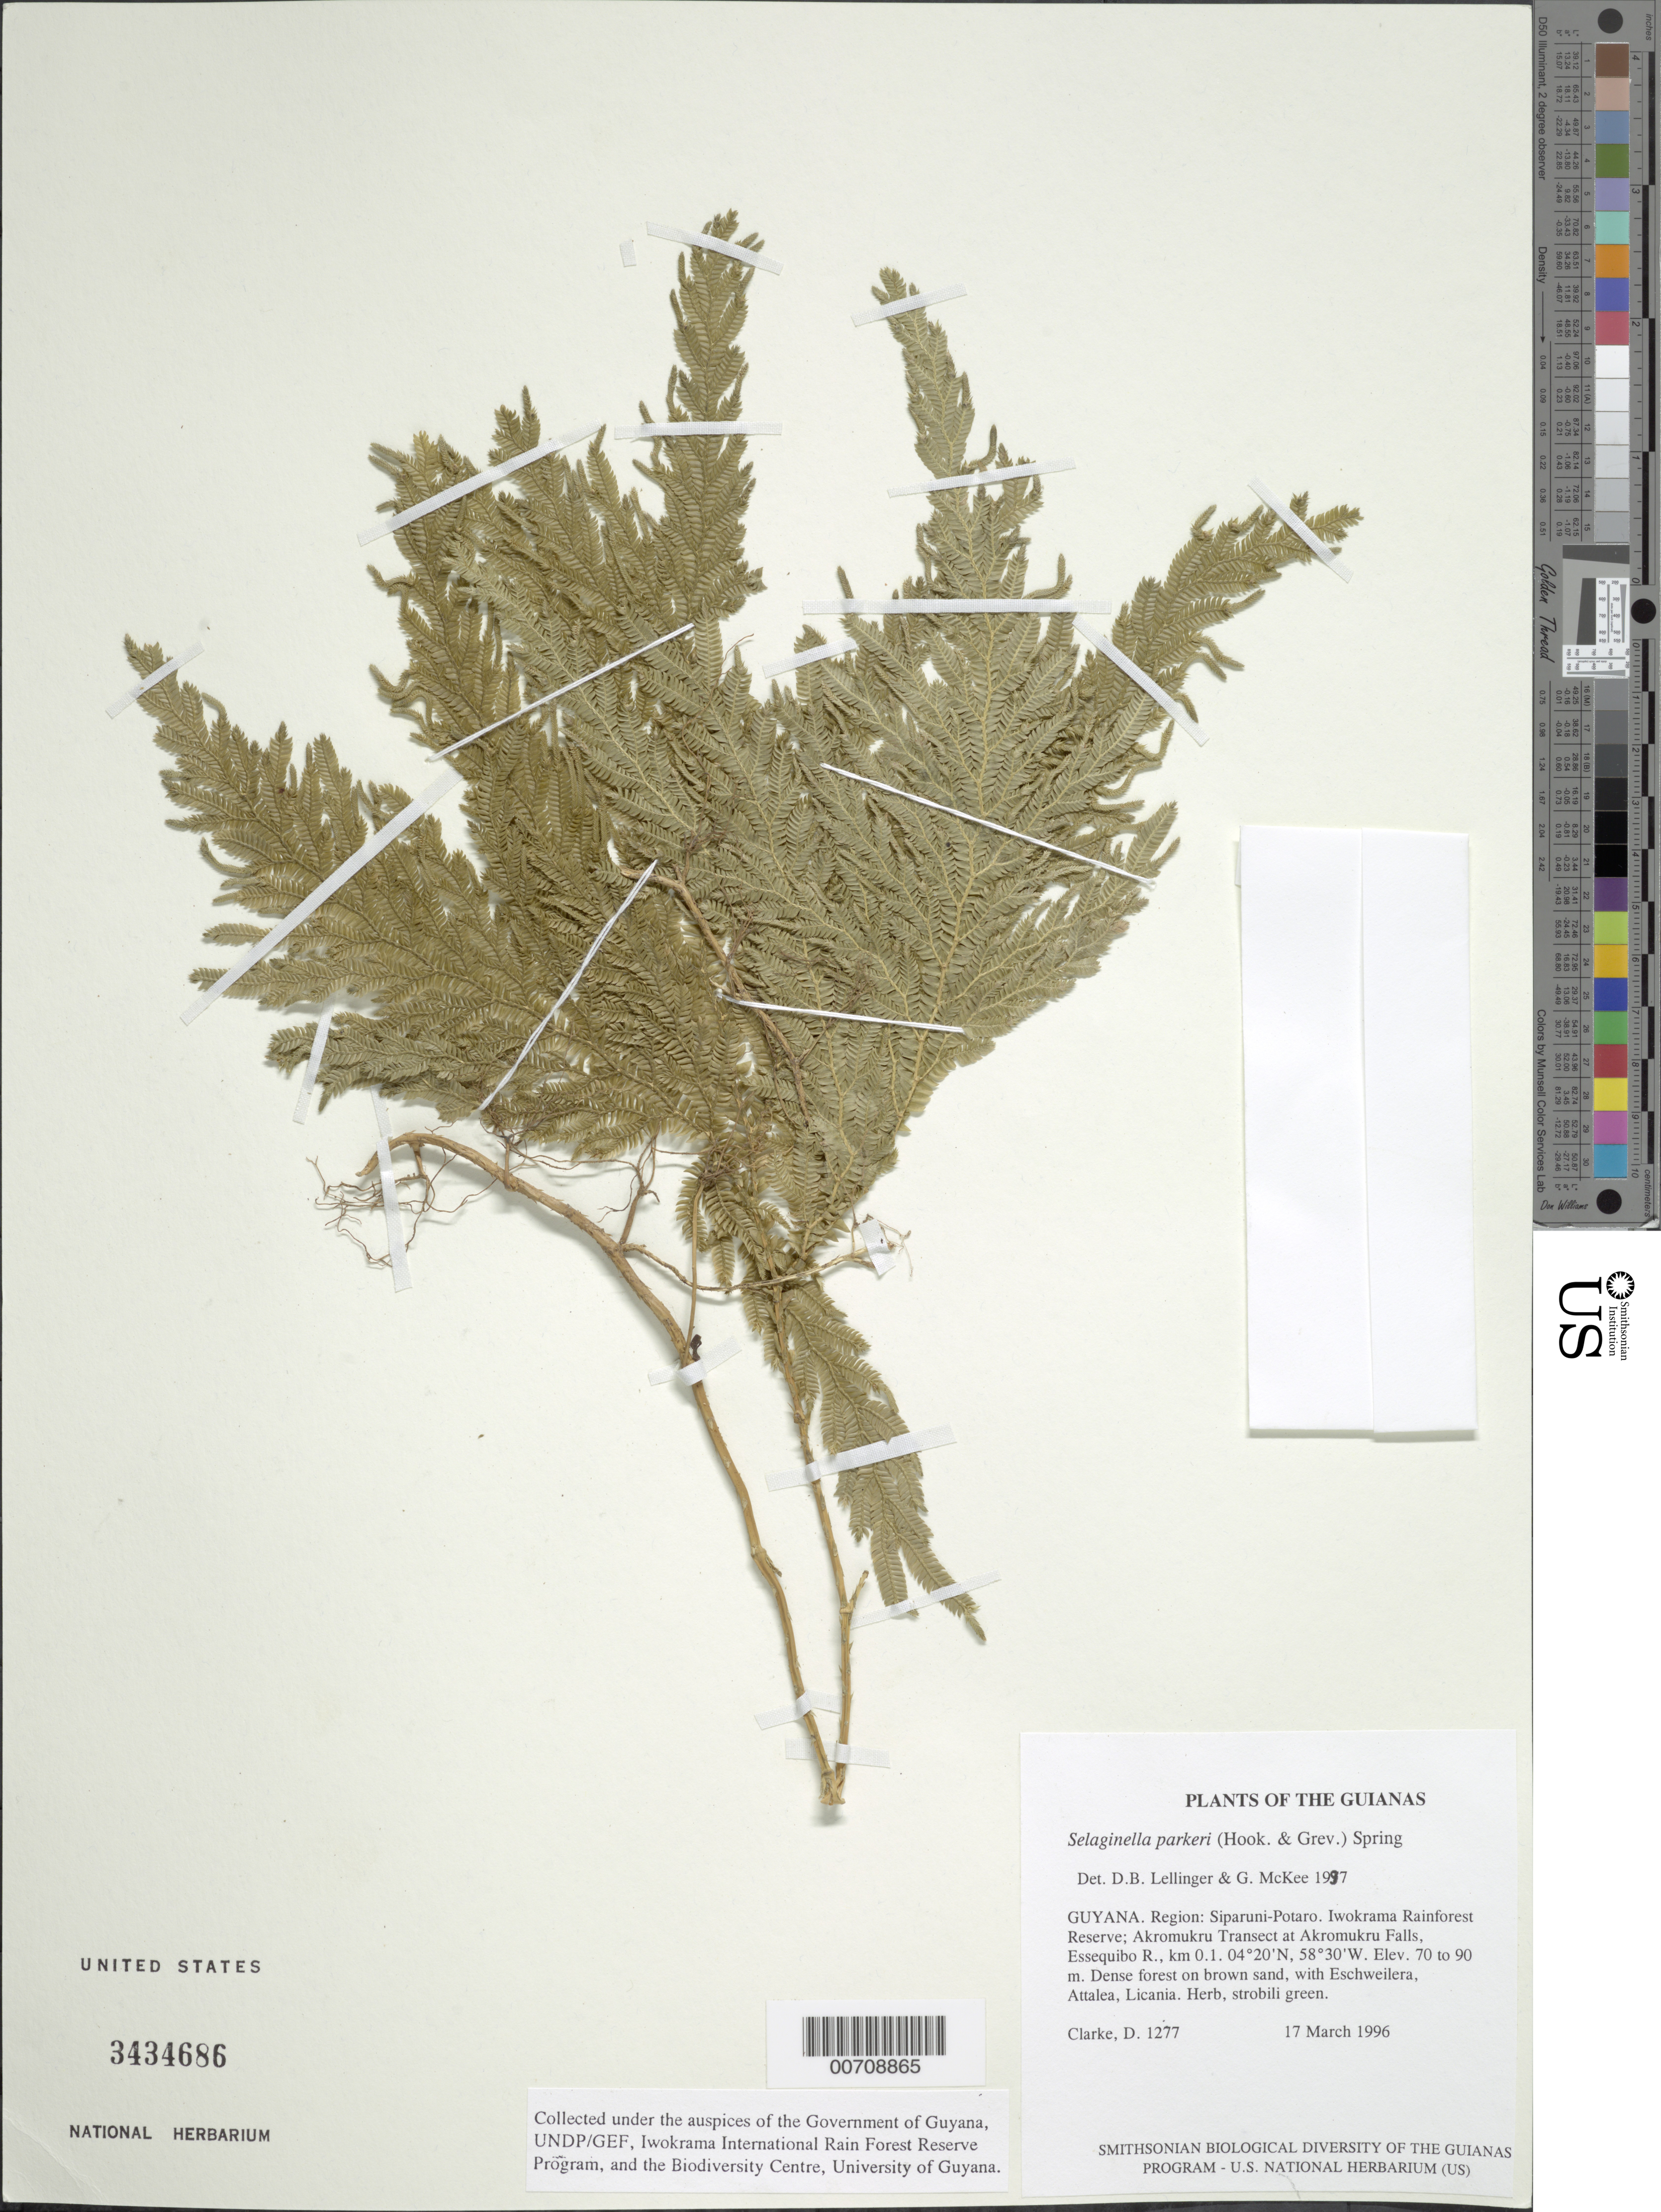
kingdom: Plantae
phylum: Tracheophyta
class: Lycopodiopsida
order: Selaginellales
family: Selaginellaceae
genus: Selaginella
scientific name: Selaginella parkeri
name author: (Hook. & Grev.) Spring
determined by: Lellinger, D. B.; McKee, G. S.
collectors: H. D. Clarke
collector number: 1277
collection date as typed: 17 March 1996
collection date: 1996-03-17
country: Guyana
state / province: Potaro-Siparuni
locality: Iwokrama Rainforest Reserve; Akromukru Transect at Akromukru Falls, Essequibo R., km 0.1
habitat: Dense forest on brown sand, with Eschweilera, Attalea, Licania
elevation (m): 70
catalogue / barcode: US 3434686